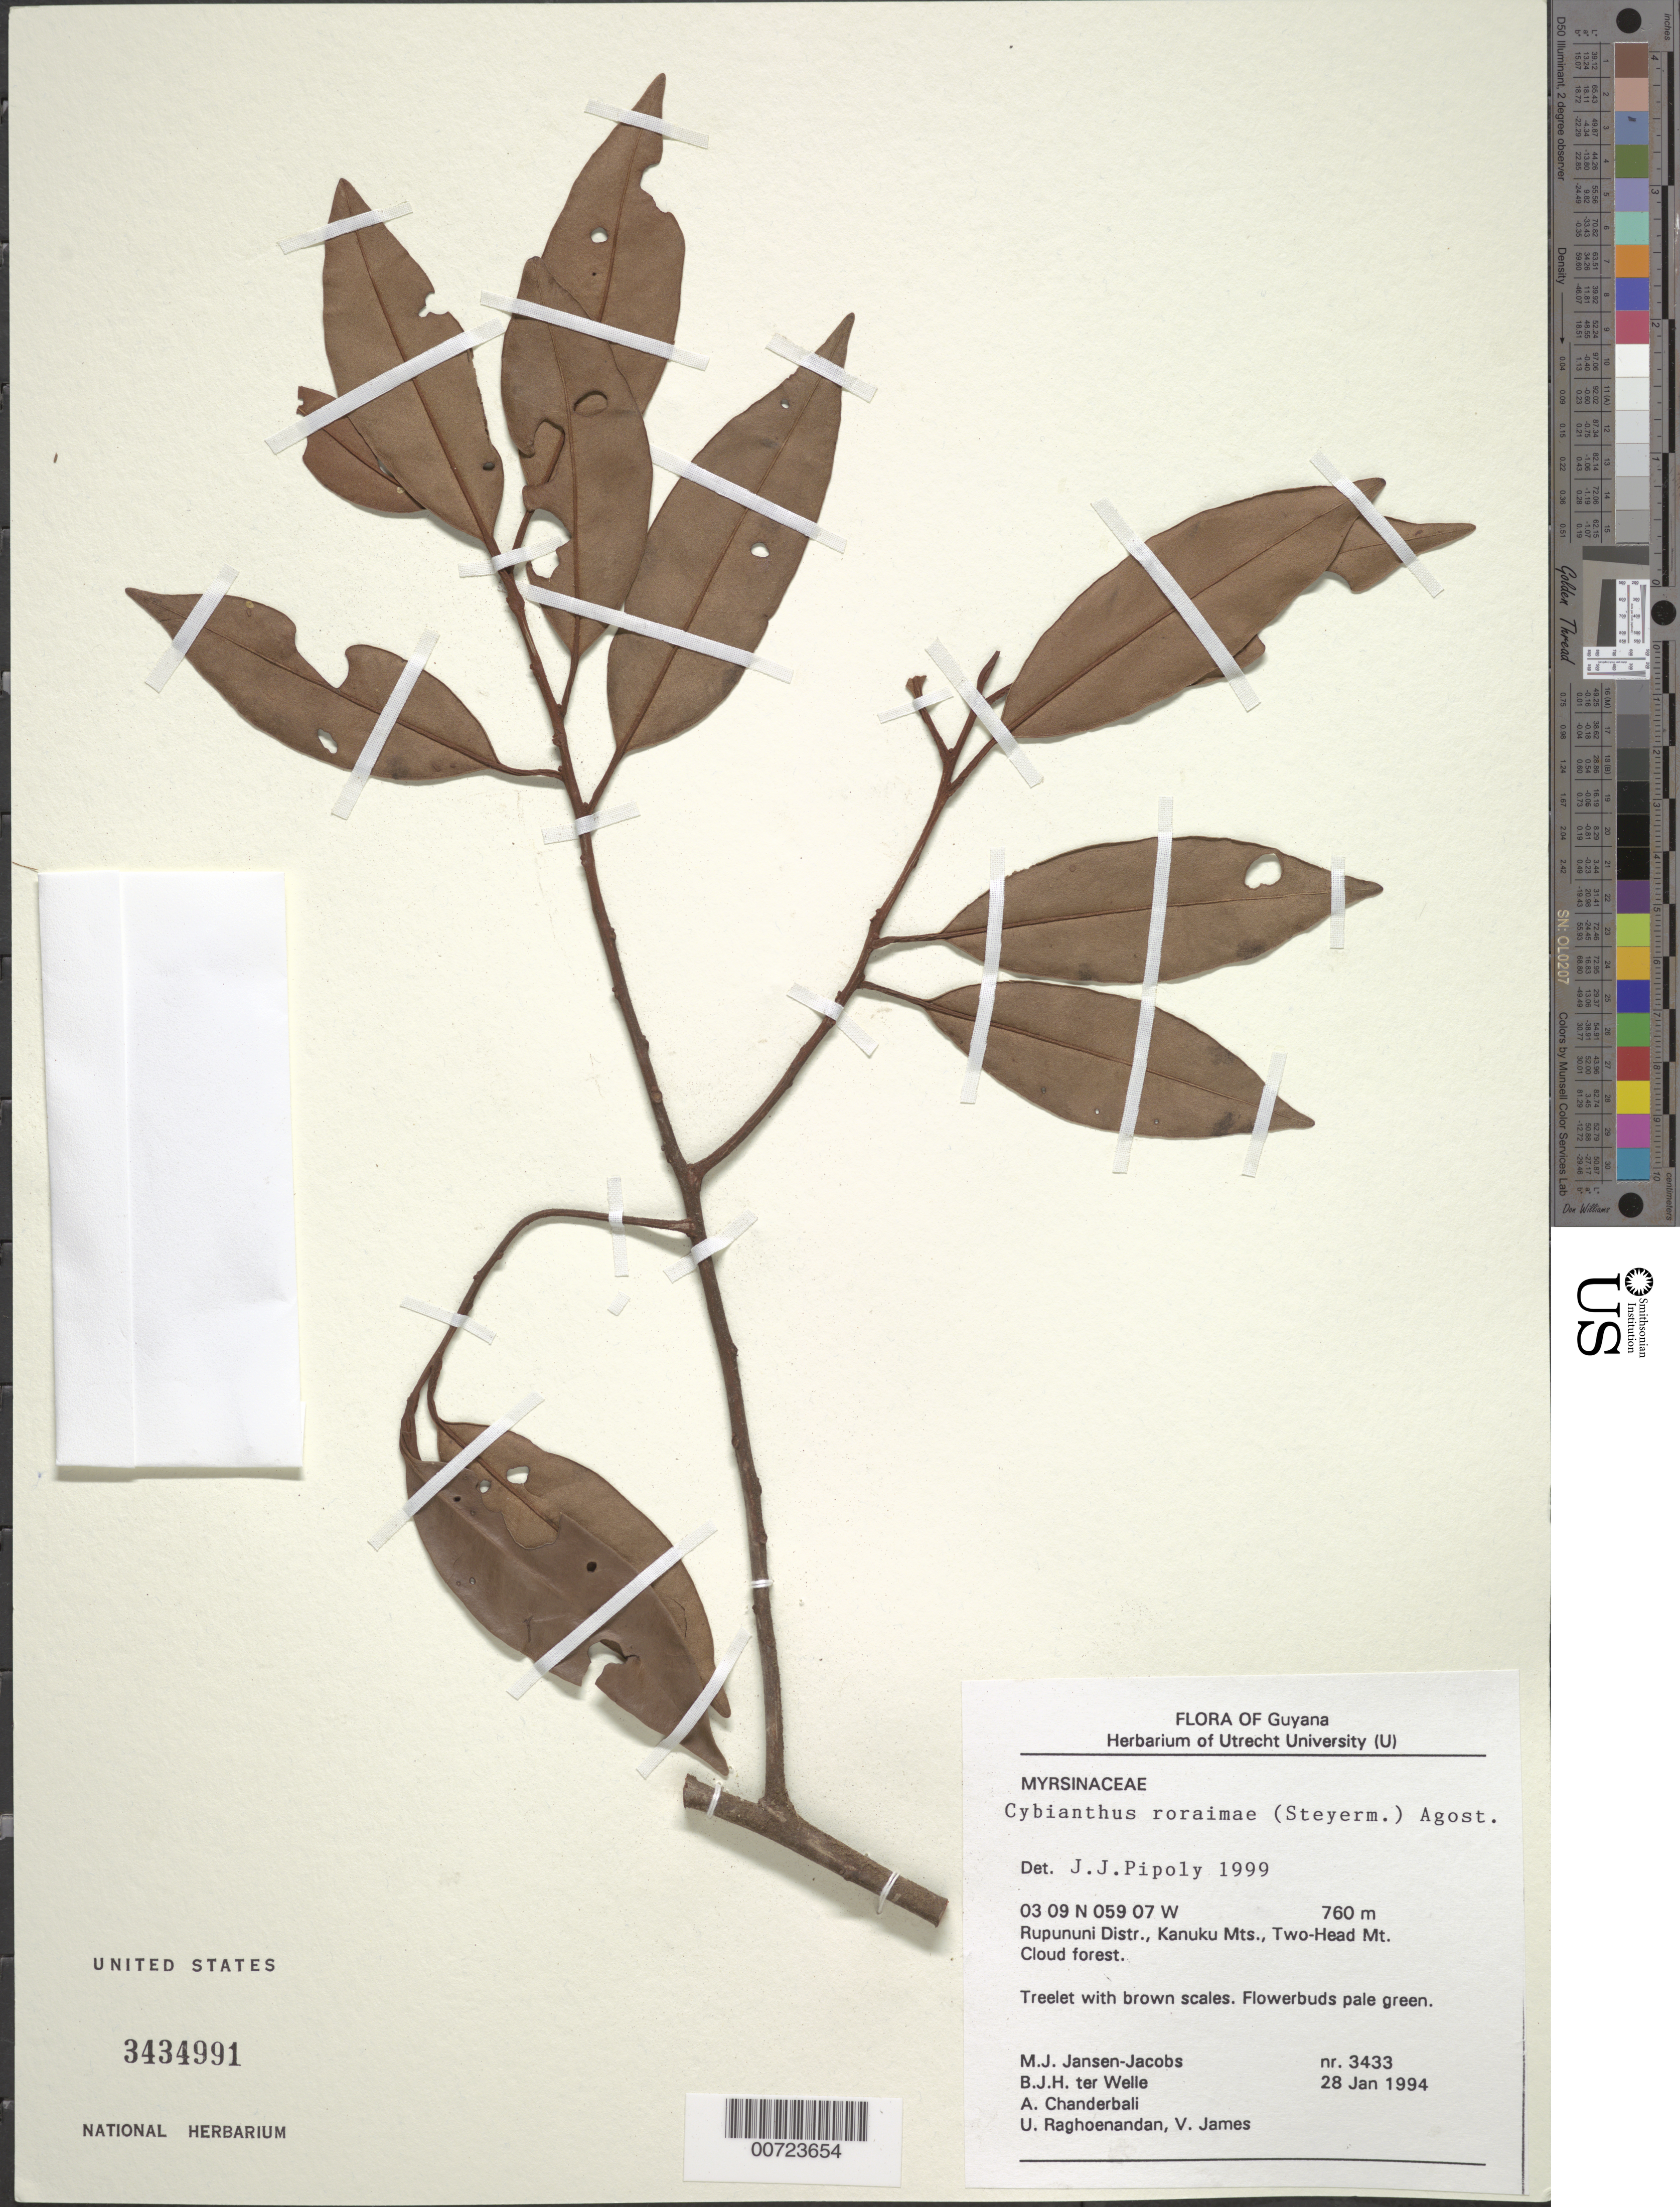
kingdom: Plantae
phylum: Tracheophyta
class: Magnoliopsida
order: Ericales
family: Primulaceae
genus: Cybianthus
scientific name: Cybianthus roraimae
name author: (Steyerm.) G. Agostini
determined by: Pipoly, J. J., III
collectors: M. J. Jansen-Jacobs, B. Welle, A. S. Chanderbali, U. Raghoenandan & V. James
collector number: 3433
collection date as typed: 28-Jan-94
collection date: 1994-01-28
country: Guyana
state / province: U. Takutu-U. Essequibo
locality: Two-Head Mt., Kanuku Mts.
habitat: Cloud forest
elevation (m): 760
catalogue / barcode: US 3434991